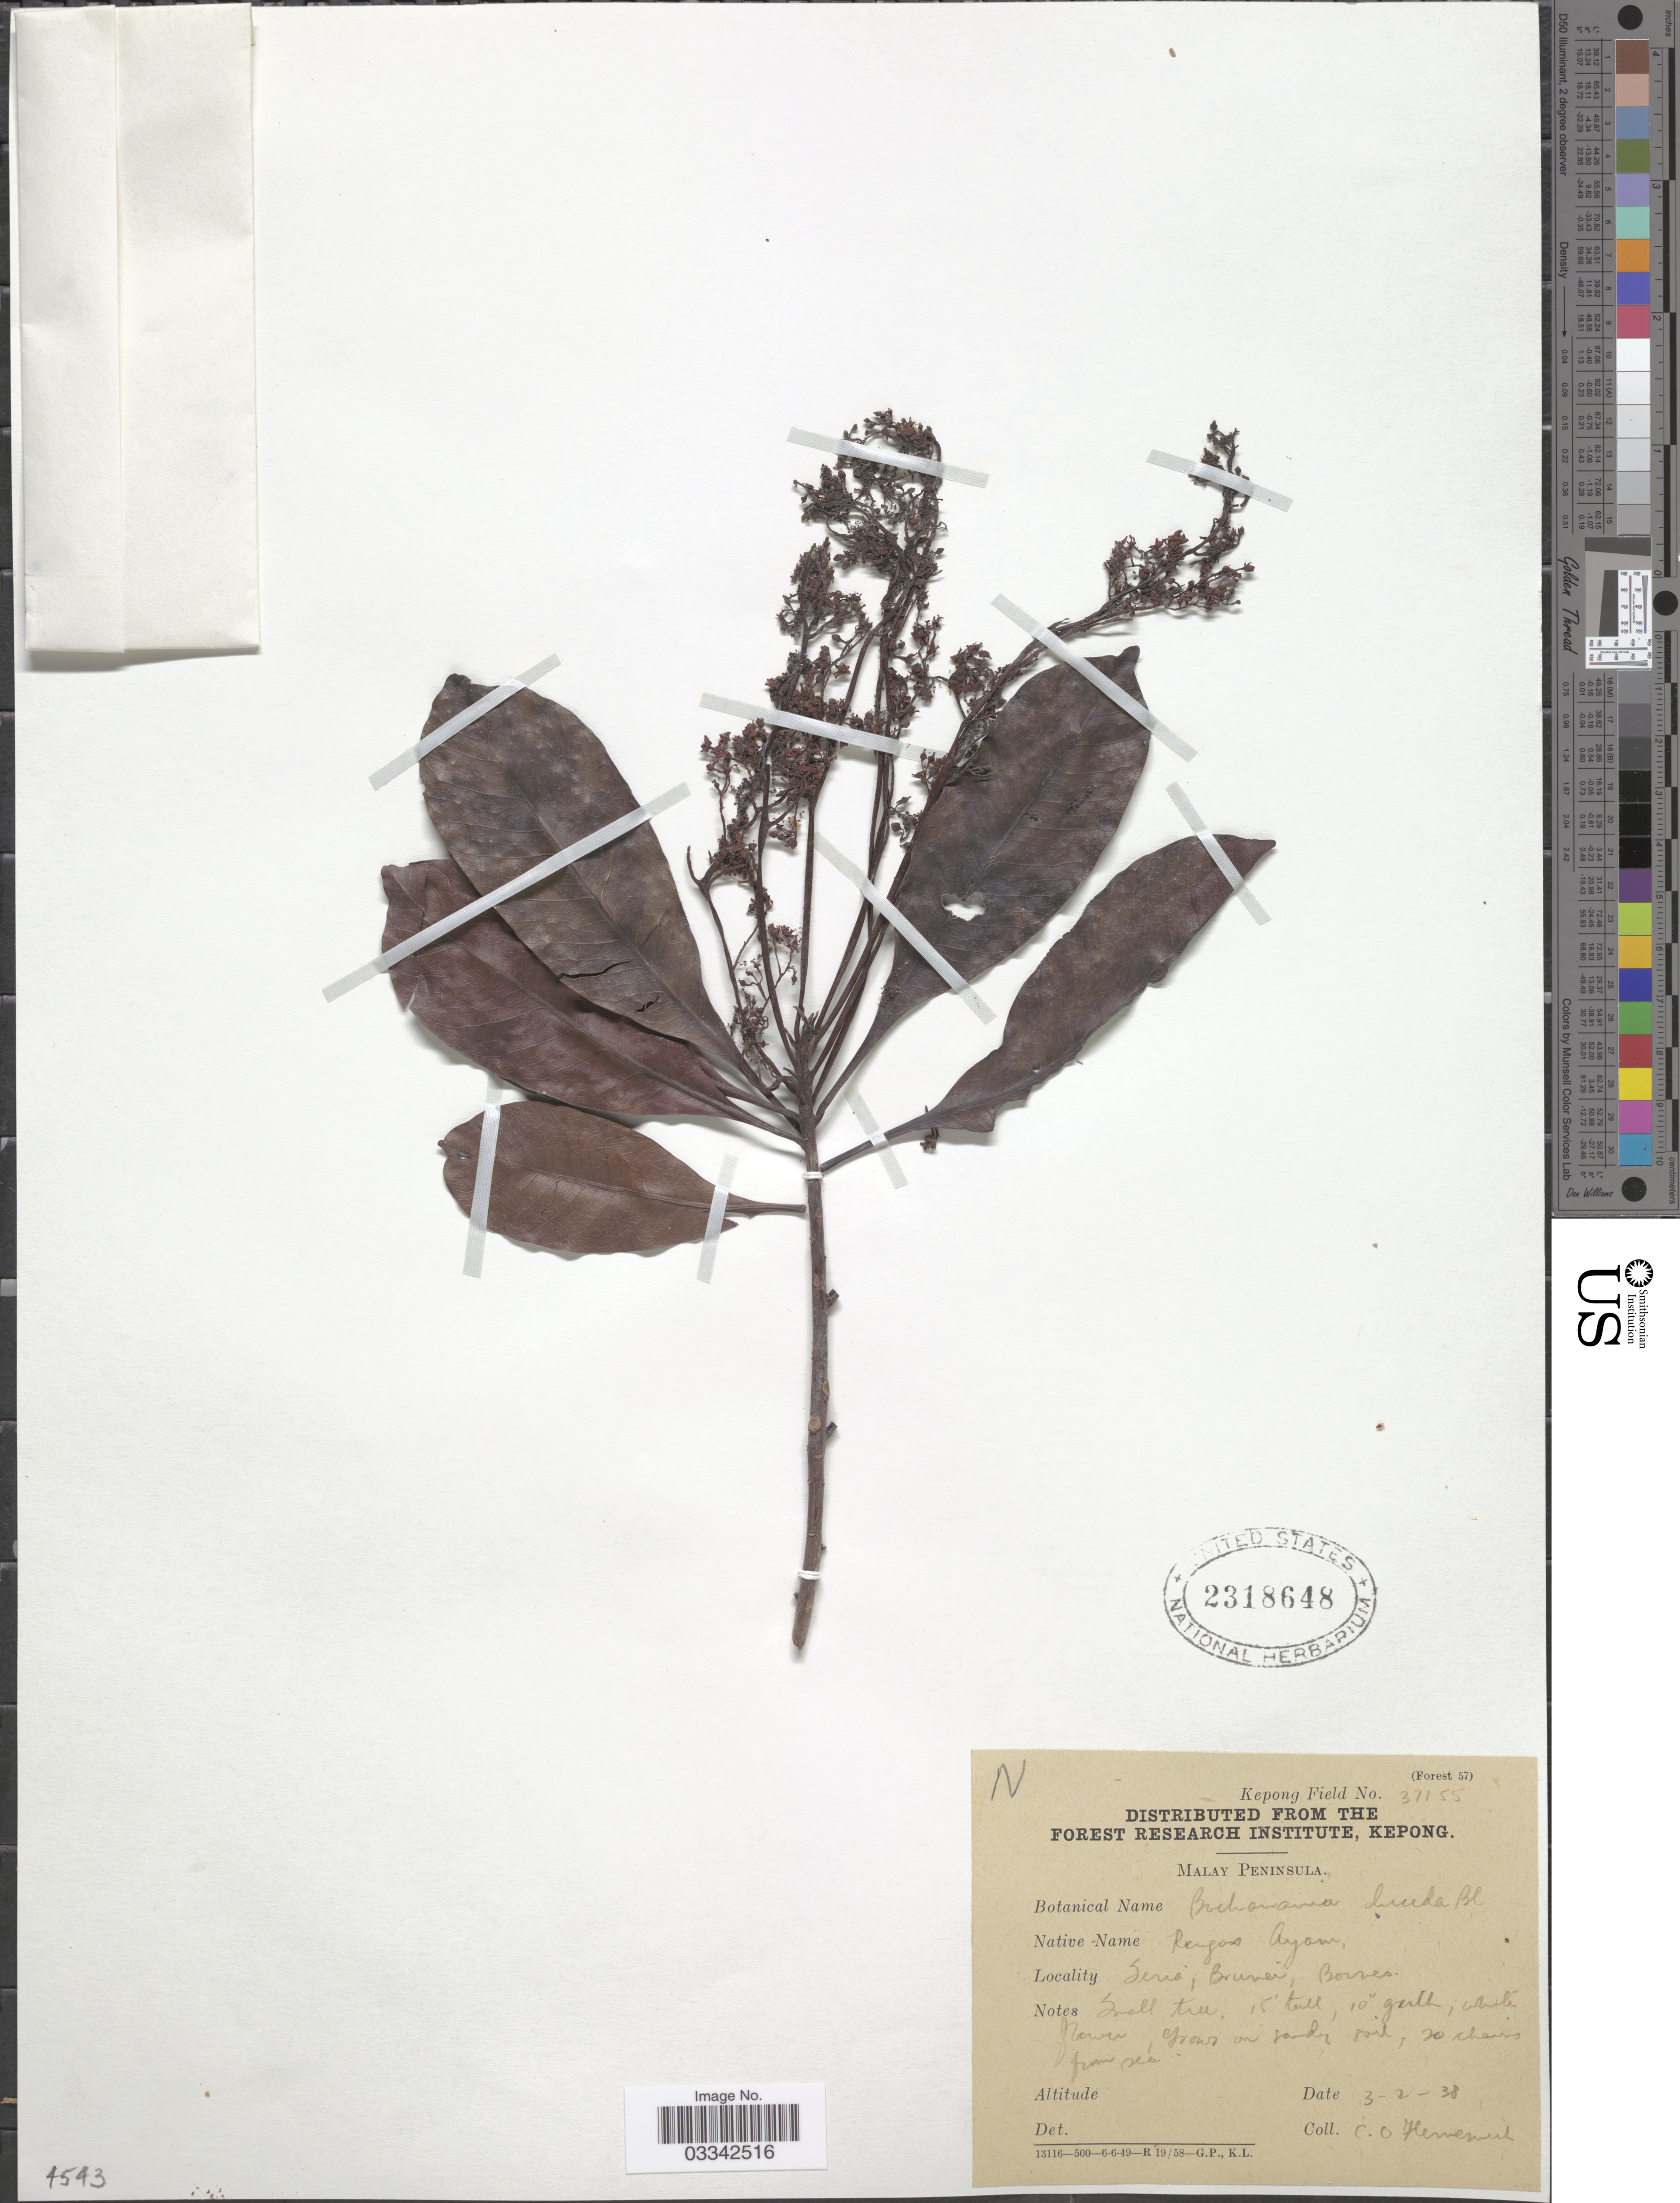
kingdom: Plantae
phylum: Tracheophyta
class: Magnoliopsida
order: Sapindales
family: Anacardiaceae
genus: Buchanania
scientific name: Buchanania lucida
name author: Blume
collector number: Kepong Field 37155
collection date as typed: Transcribed d/m/y: 3/2/38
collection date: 1938-02-03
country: Brunei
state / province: Brunei and Muara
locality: "Malay Peninsula." Serra, Brunei, Borneo.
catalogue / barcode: US 2318648